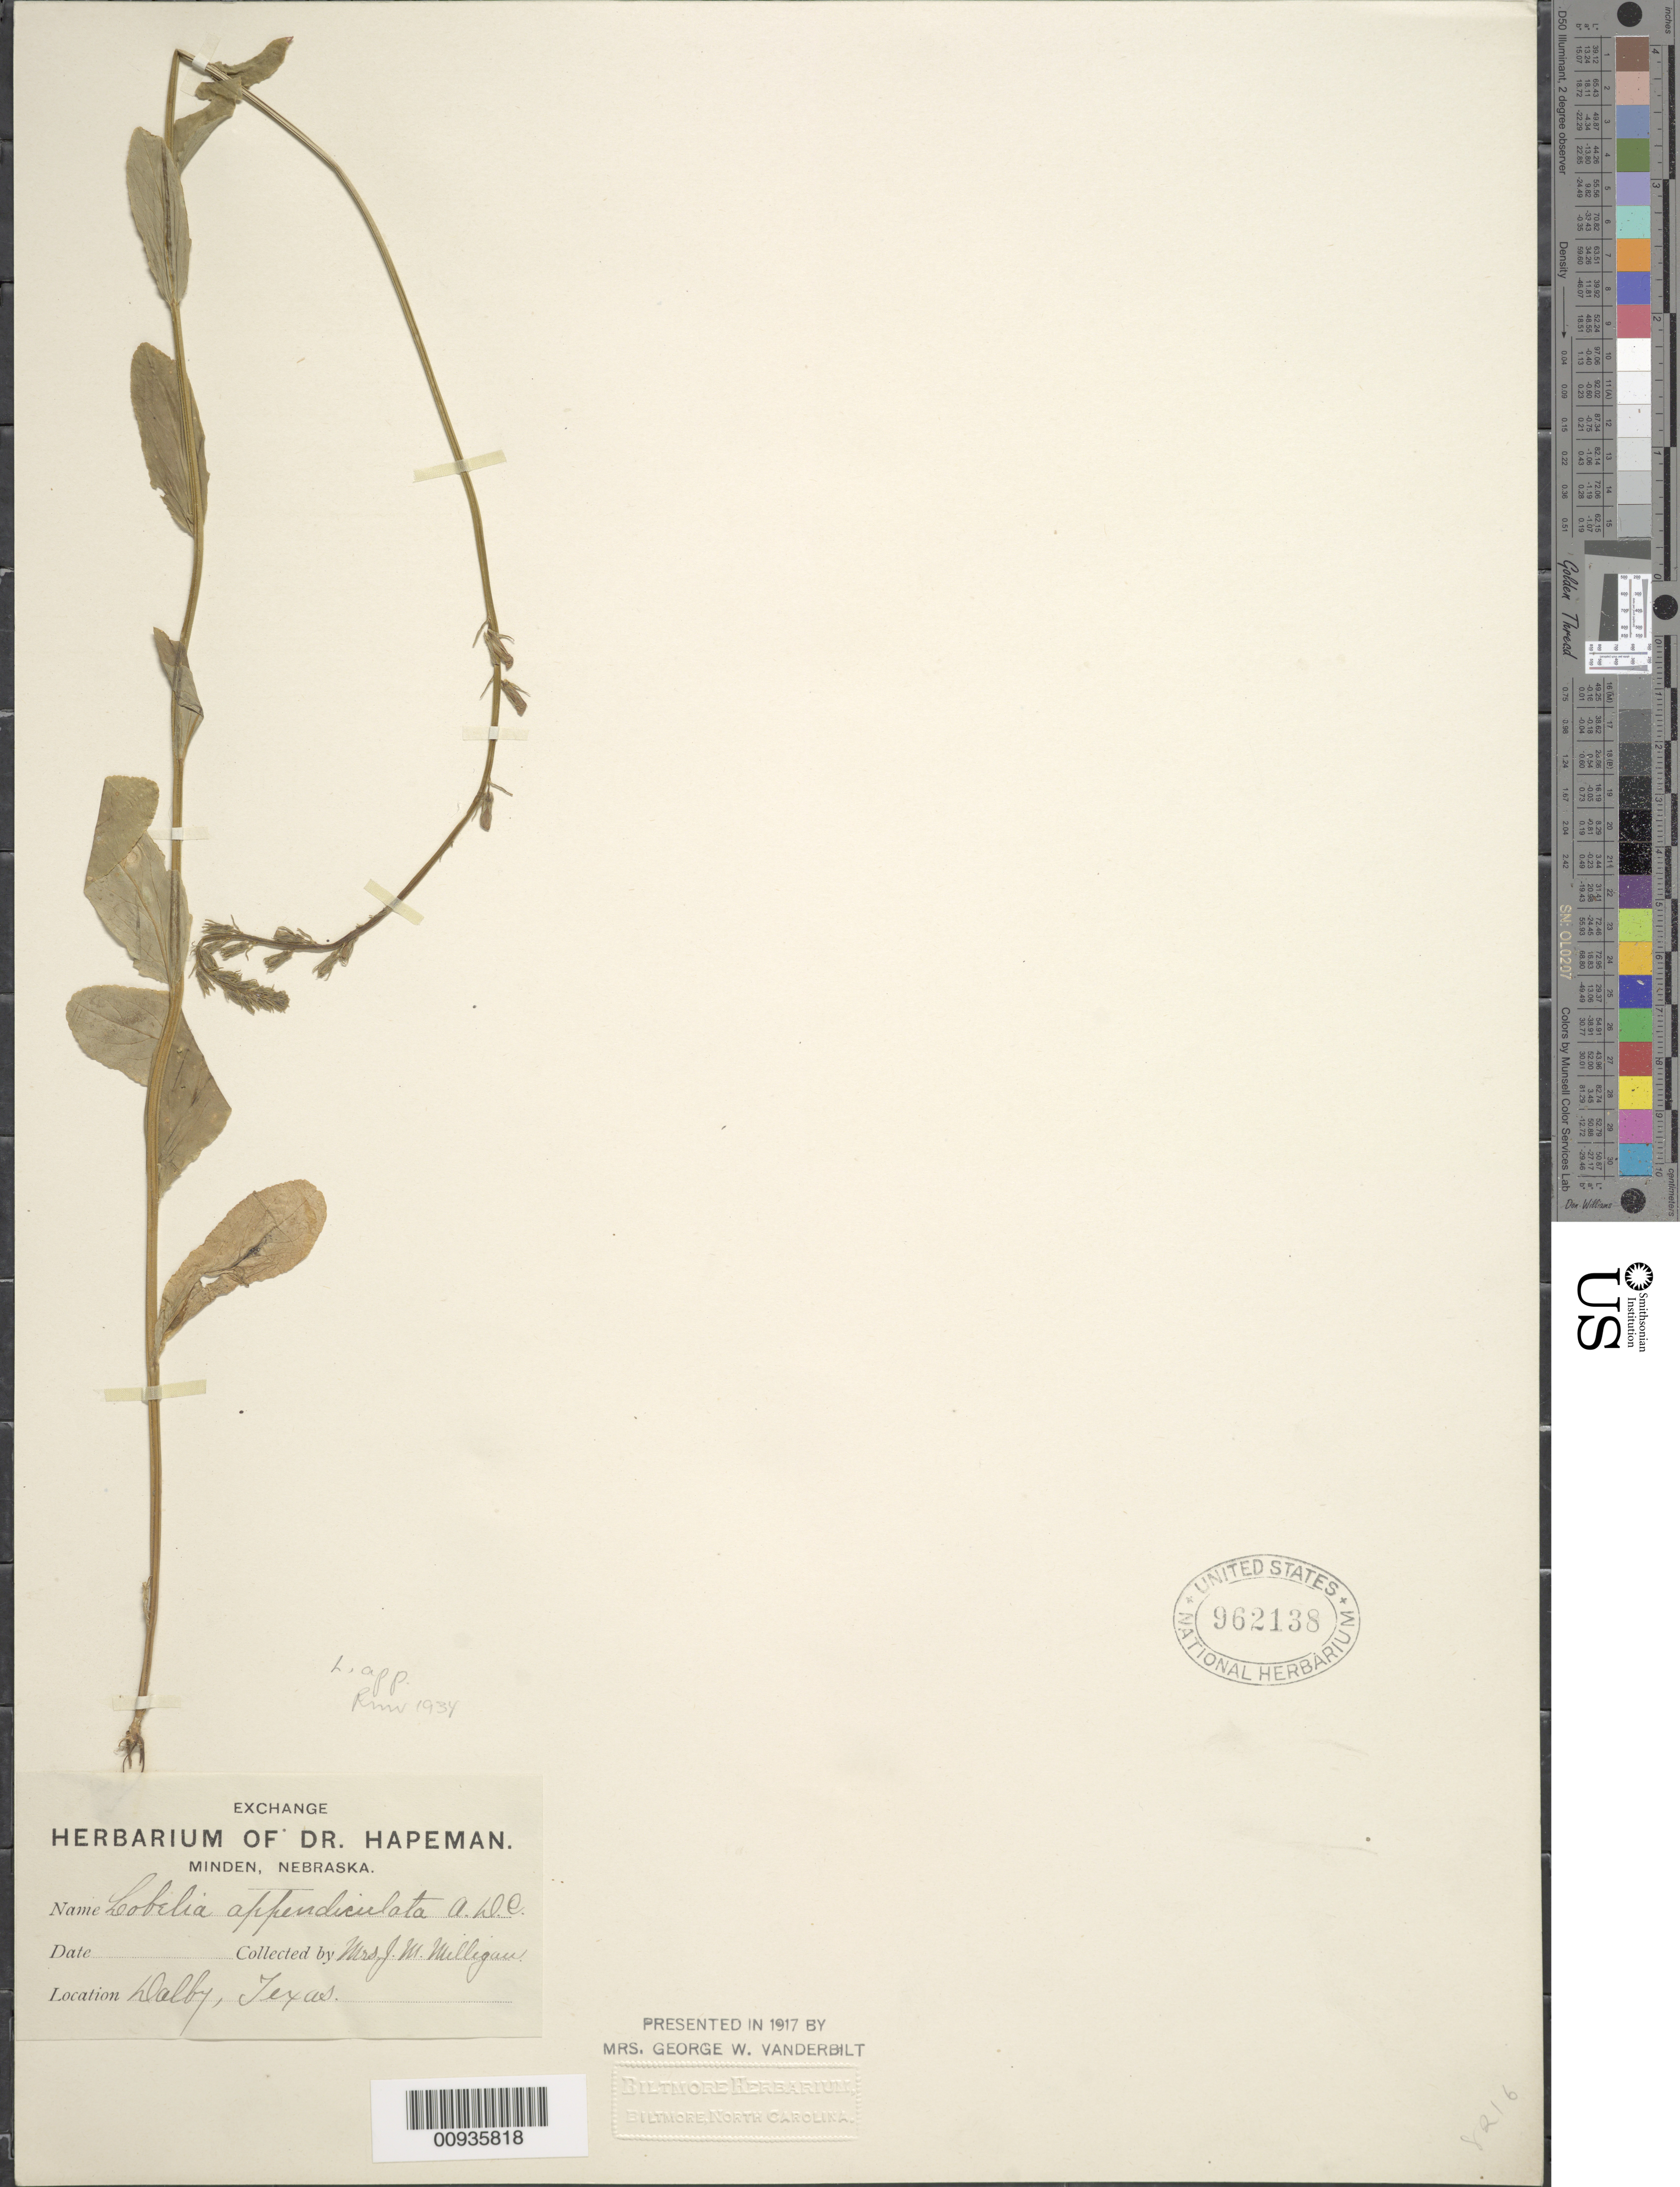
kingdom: Plantae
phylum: Tracheophyta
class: Magnoliopsida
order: Asterales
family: Campanulaceae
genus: Lobelia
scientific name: Lobelia appendiculata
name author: A. DC.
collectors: J. M. Milligan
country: United States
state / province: Texas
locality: Dalby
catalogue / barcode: US 962138